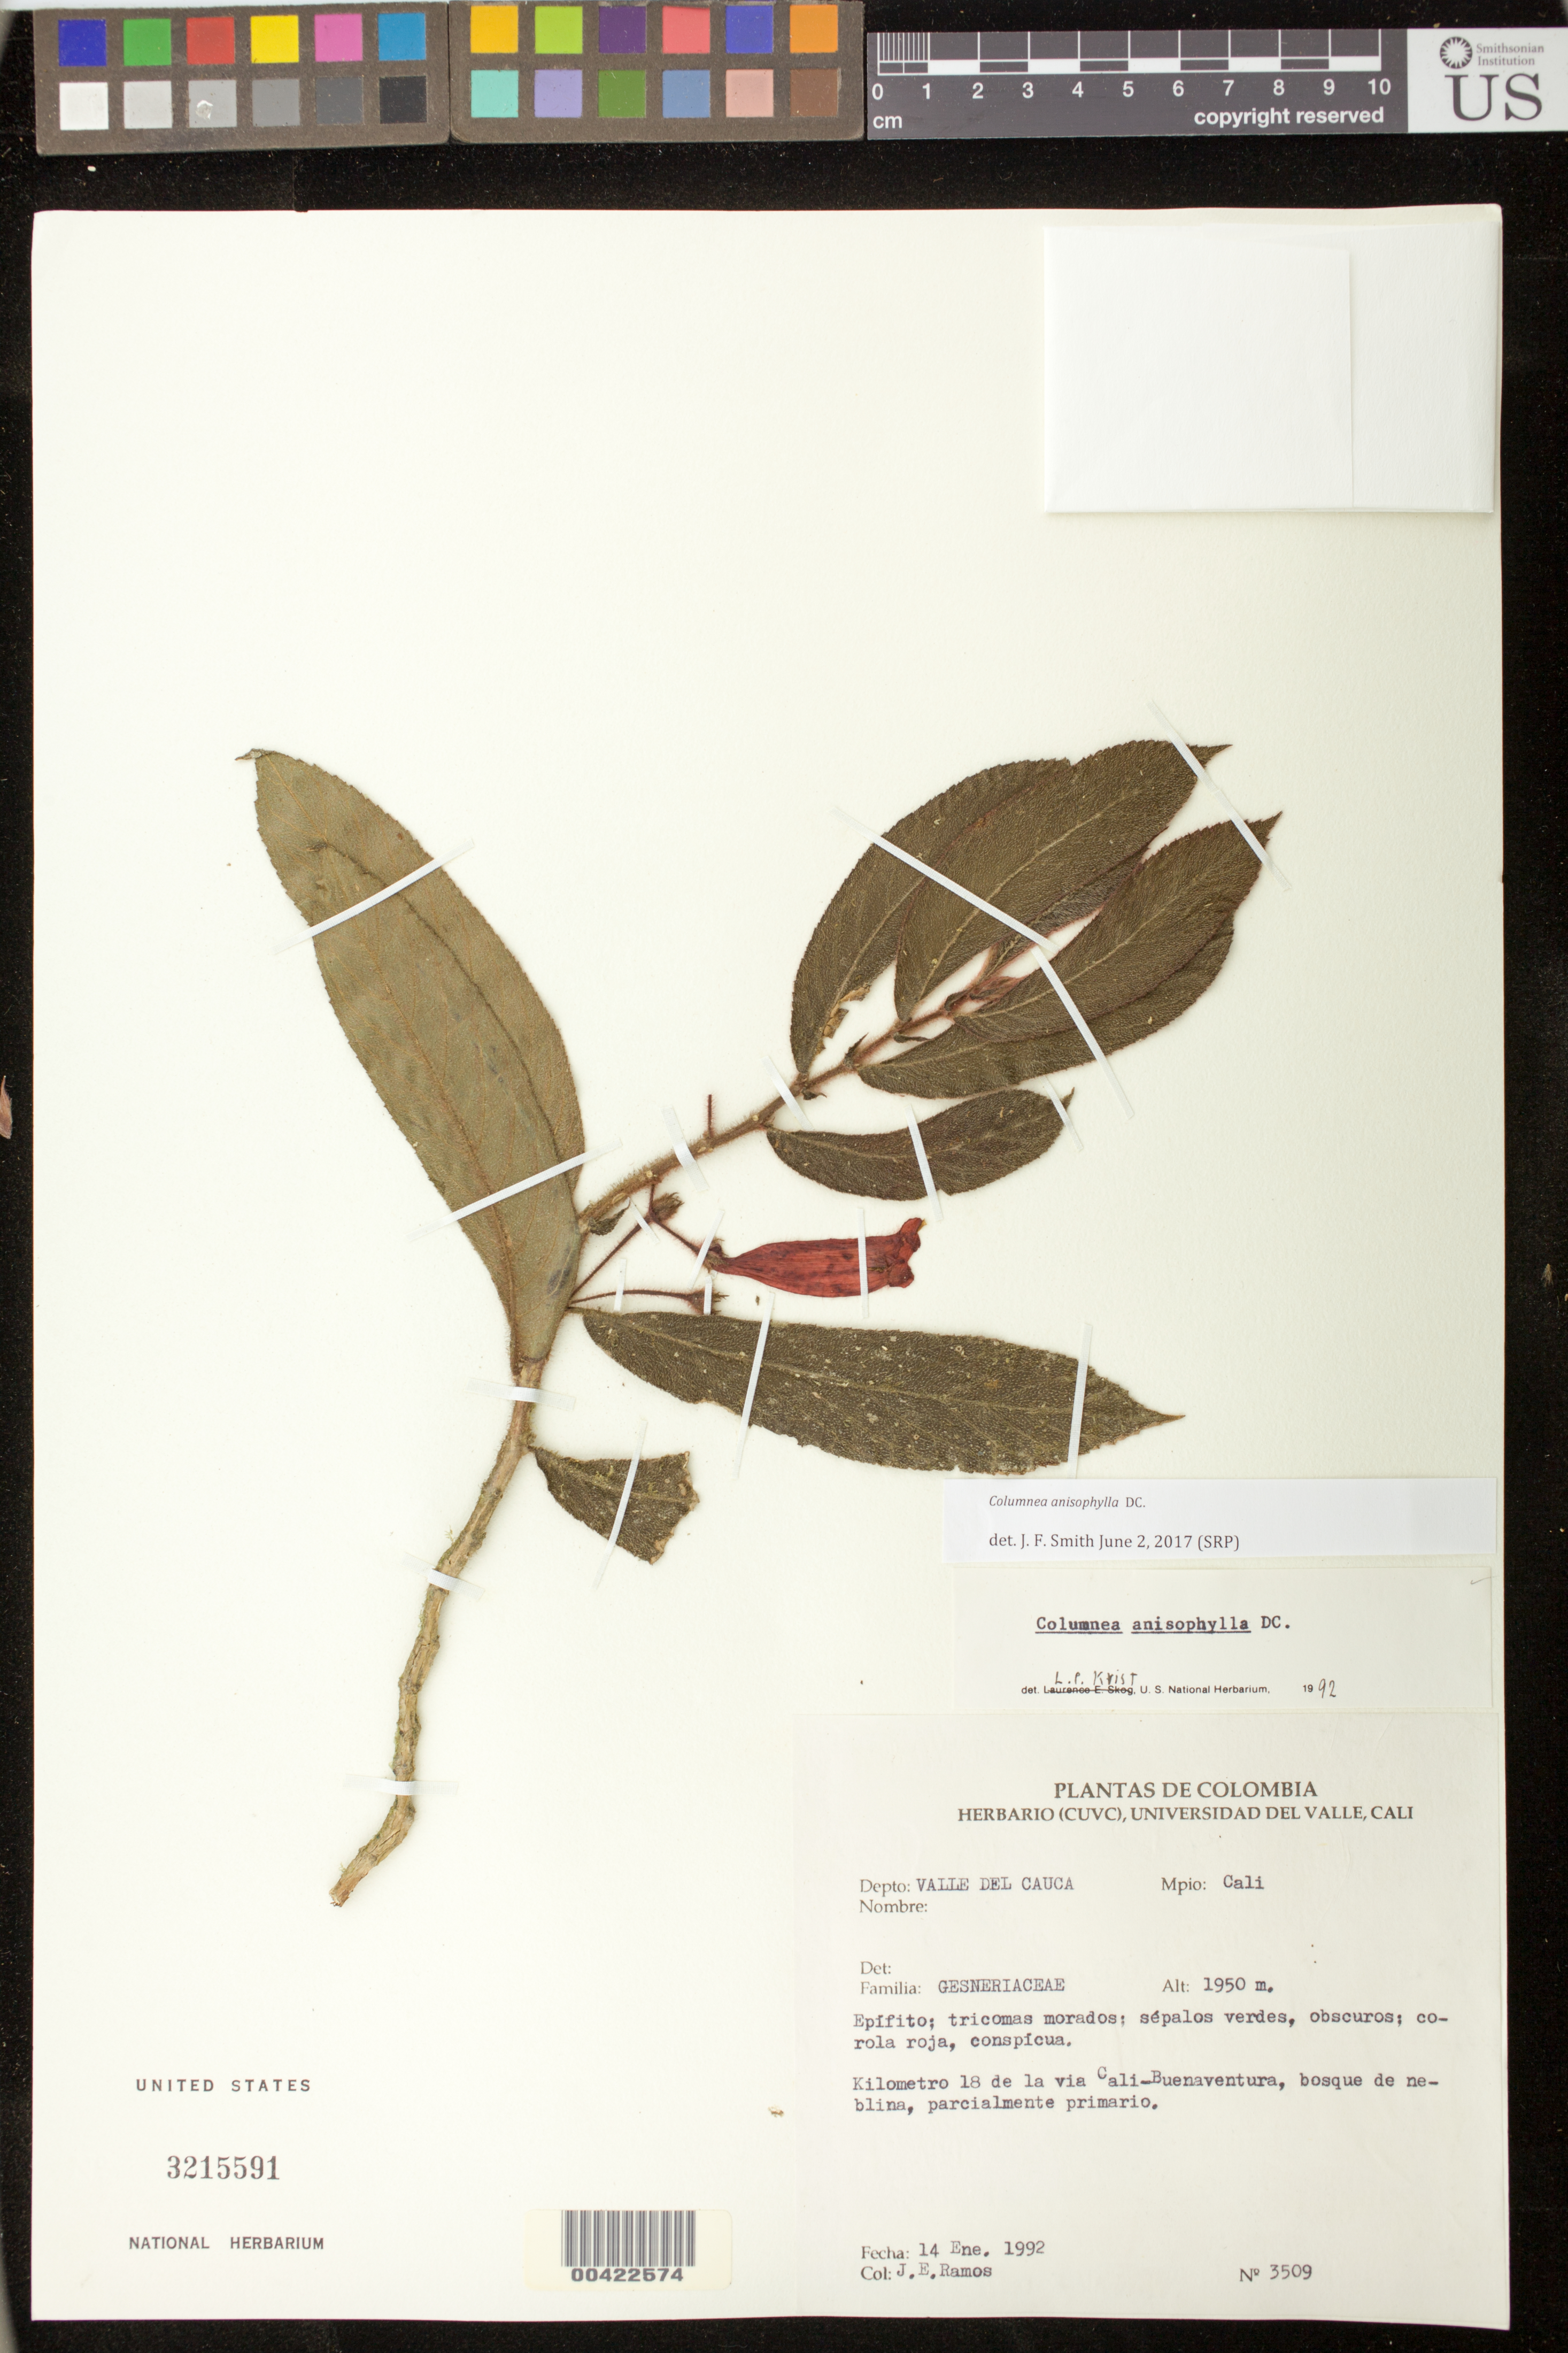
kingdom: Plantae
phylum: Tracheophyta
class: Magnoliopsida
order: Lamiales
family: Gesneriaceae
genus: Columnea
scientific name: Columnea anisophylla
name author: DC.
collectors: J. E. Ramos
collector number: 3509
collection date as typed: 14 Jan 1992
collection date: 1992-01-14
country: Colombia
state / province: Valle del Cauca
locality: Km 18 de la via Cali-Buenaventura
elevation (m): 1950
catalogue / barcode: US 3215591